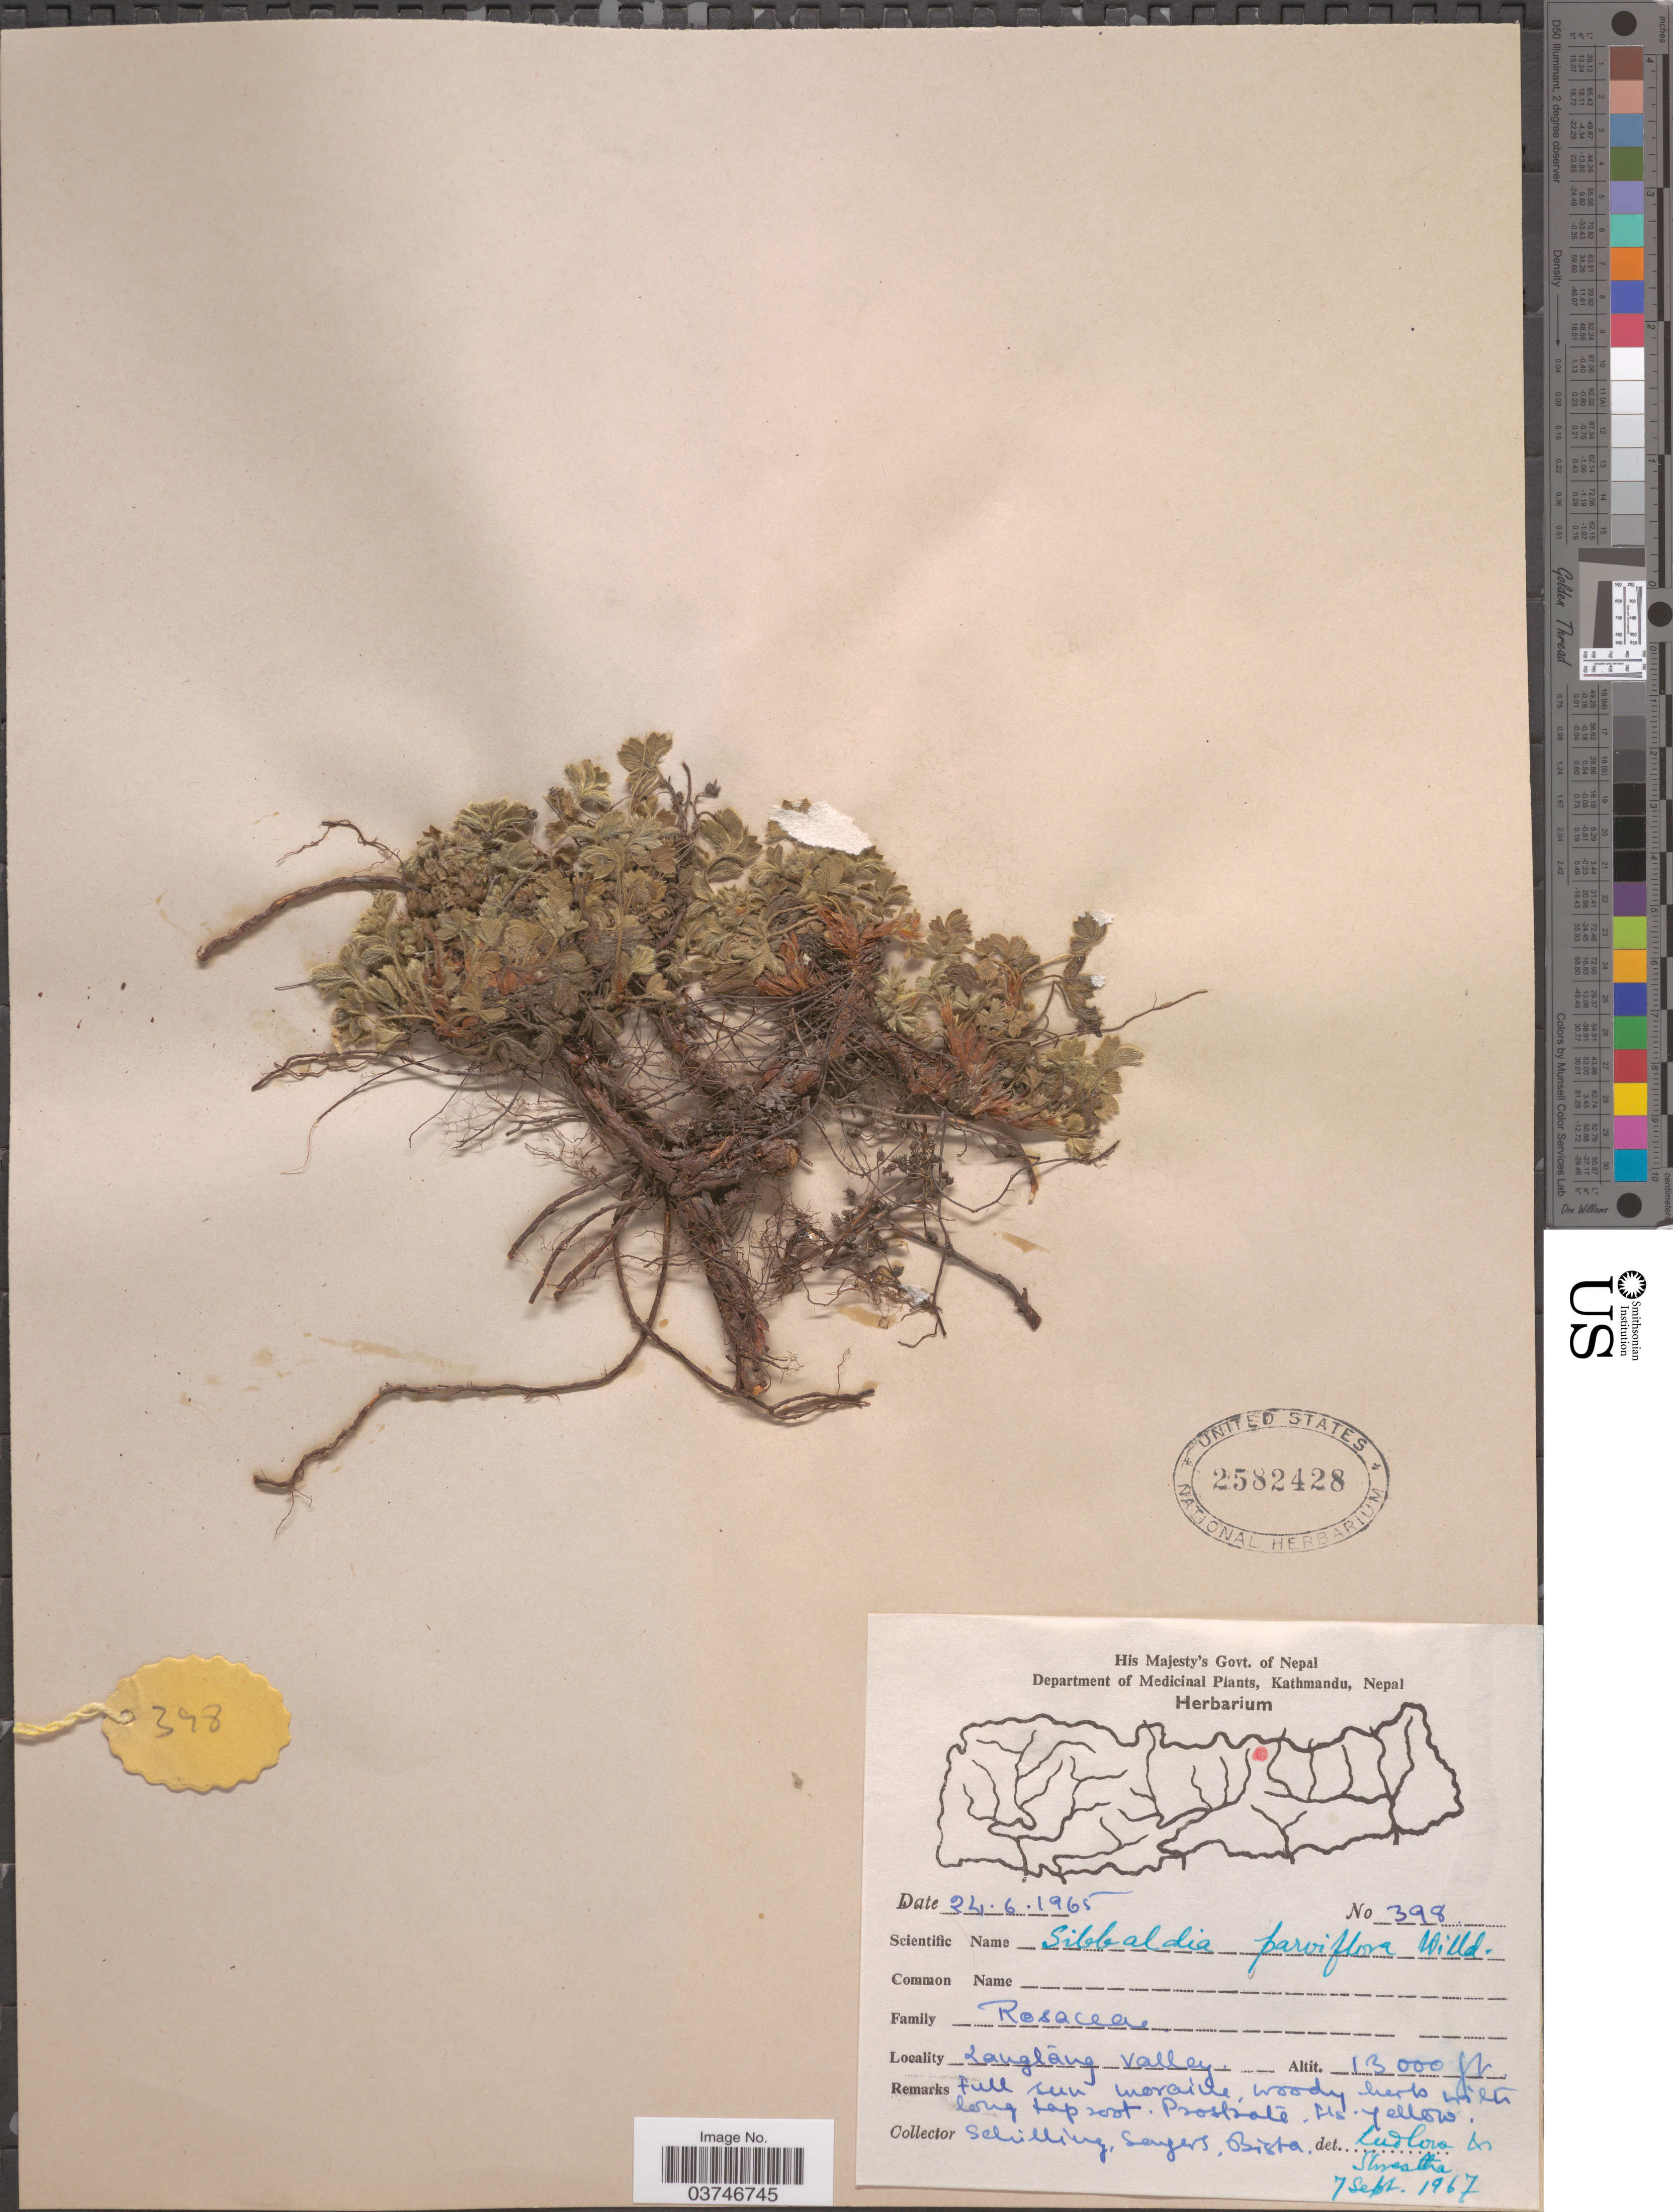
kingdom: Plantae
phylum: Tracheophyta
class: Magnoliopsida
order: Rosales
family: Rosaceae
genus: Sibbaldia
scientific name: Sibbaldia parviflora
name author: Willd.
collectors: Schilling, --, -. Sayers & -. Bista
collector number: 398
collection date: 1965-06-24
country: Nepal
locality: Langtang valley.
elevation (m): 3962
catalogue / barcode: US 2582428